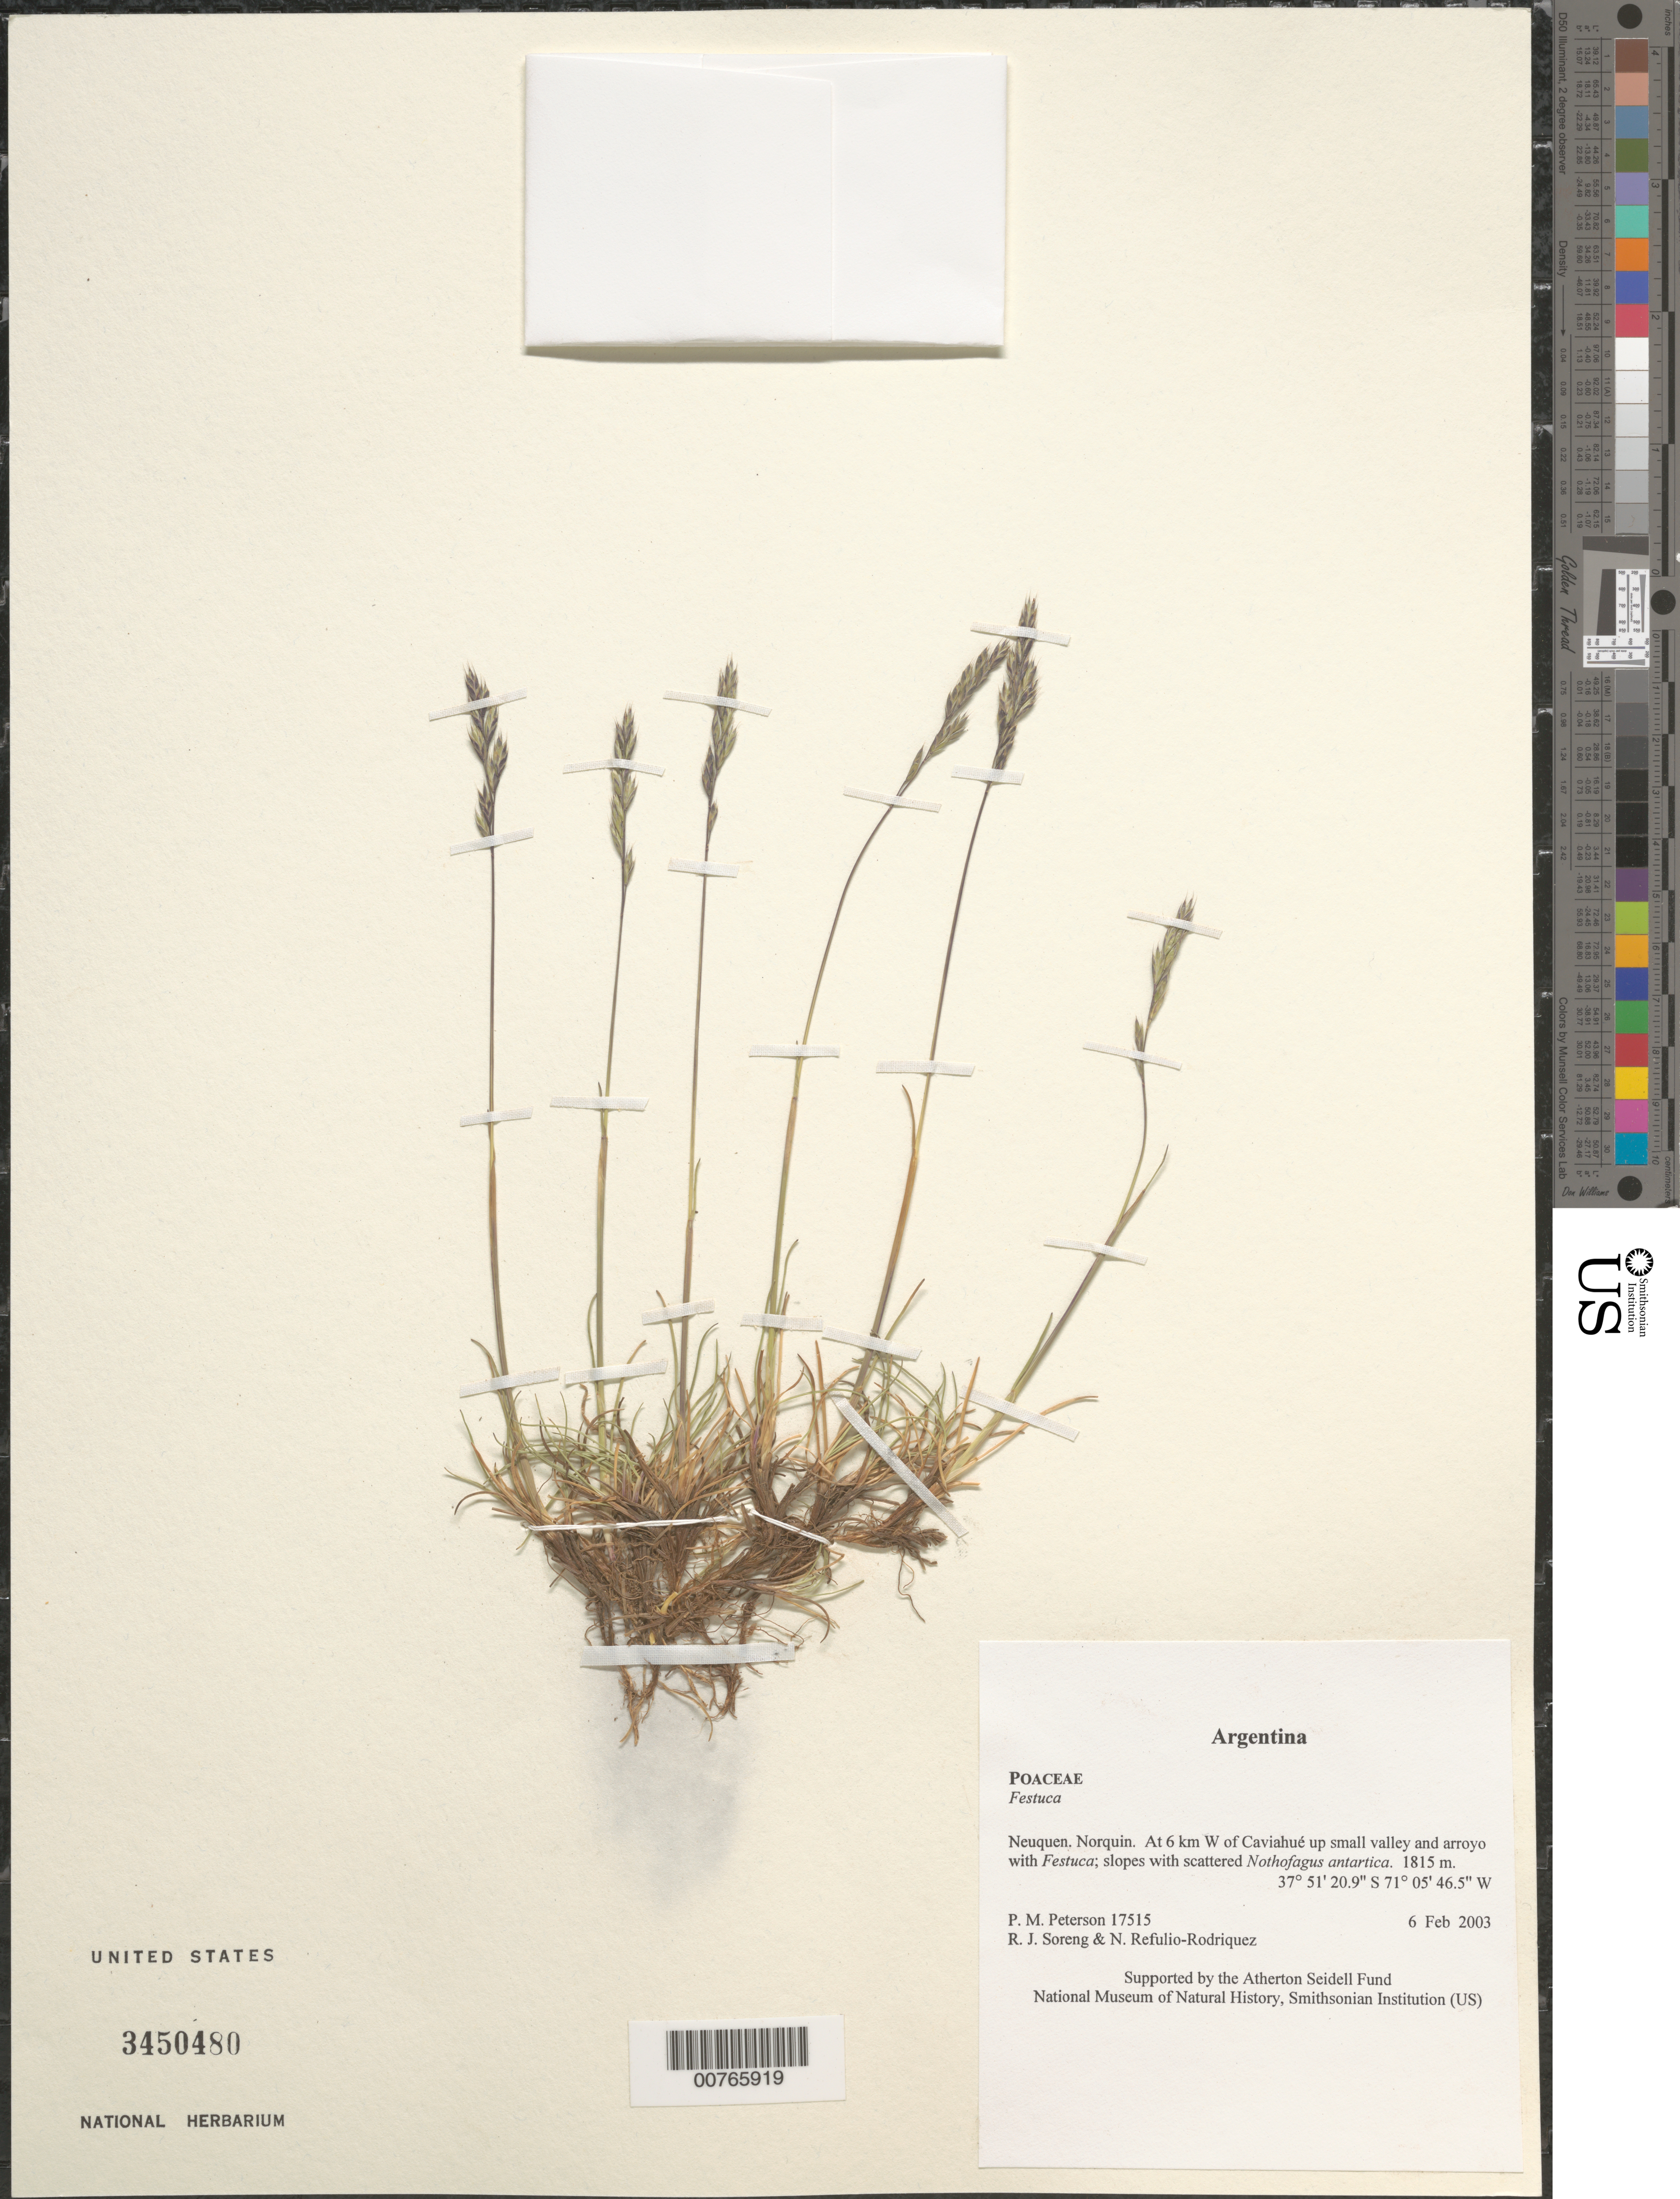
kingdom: Plantae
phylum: Tracheophyta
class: Liliopsida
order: Poales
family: Poaceae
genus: Festuca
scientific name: Festuca sp.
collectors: P. M. Peterson, R. J. Soreng & N. Refulio-Rodríguez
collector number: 17515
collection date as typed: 06 Feb 2003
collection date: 2003-02-06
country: Argentina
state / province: Neuquen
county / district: Norquin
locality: At 6 km W of Caviahué up small valley and arroyo with Festuca; slopes with scattered Nothofagus antartica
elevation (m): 1815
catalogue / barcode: US 3450480